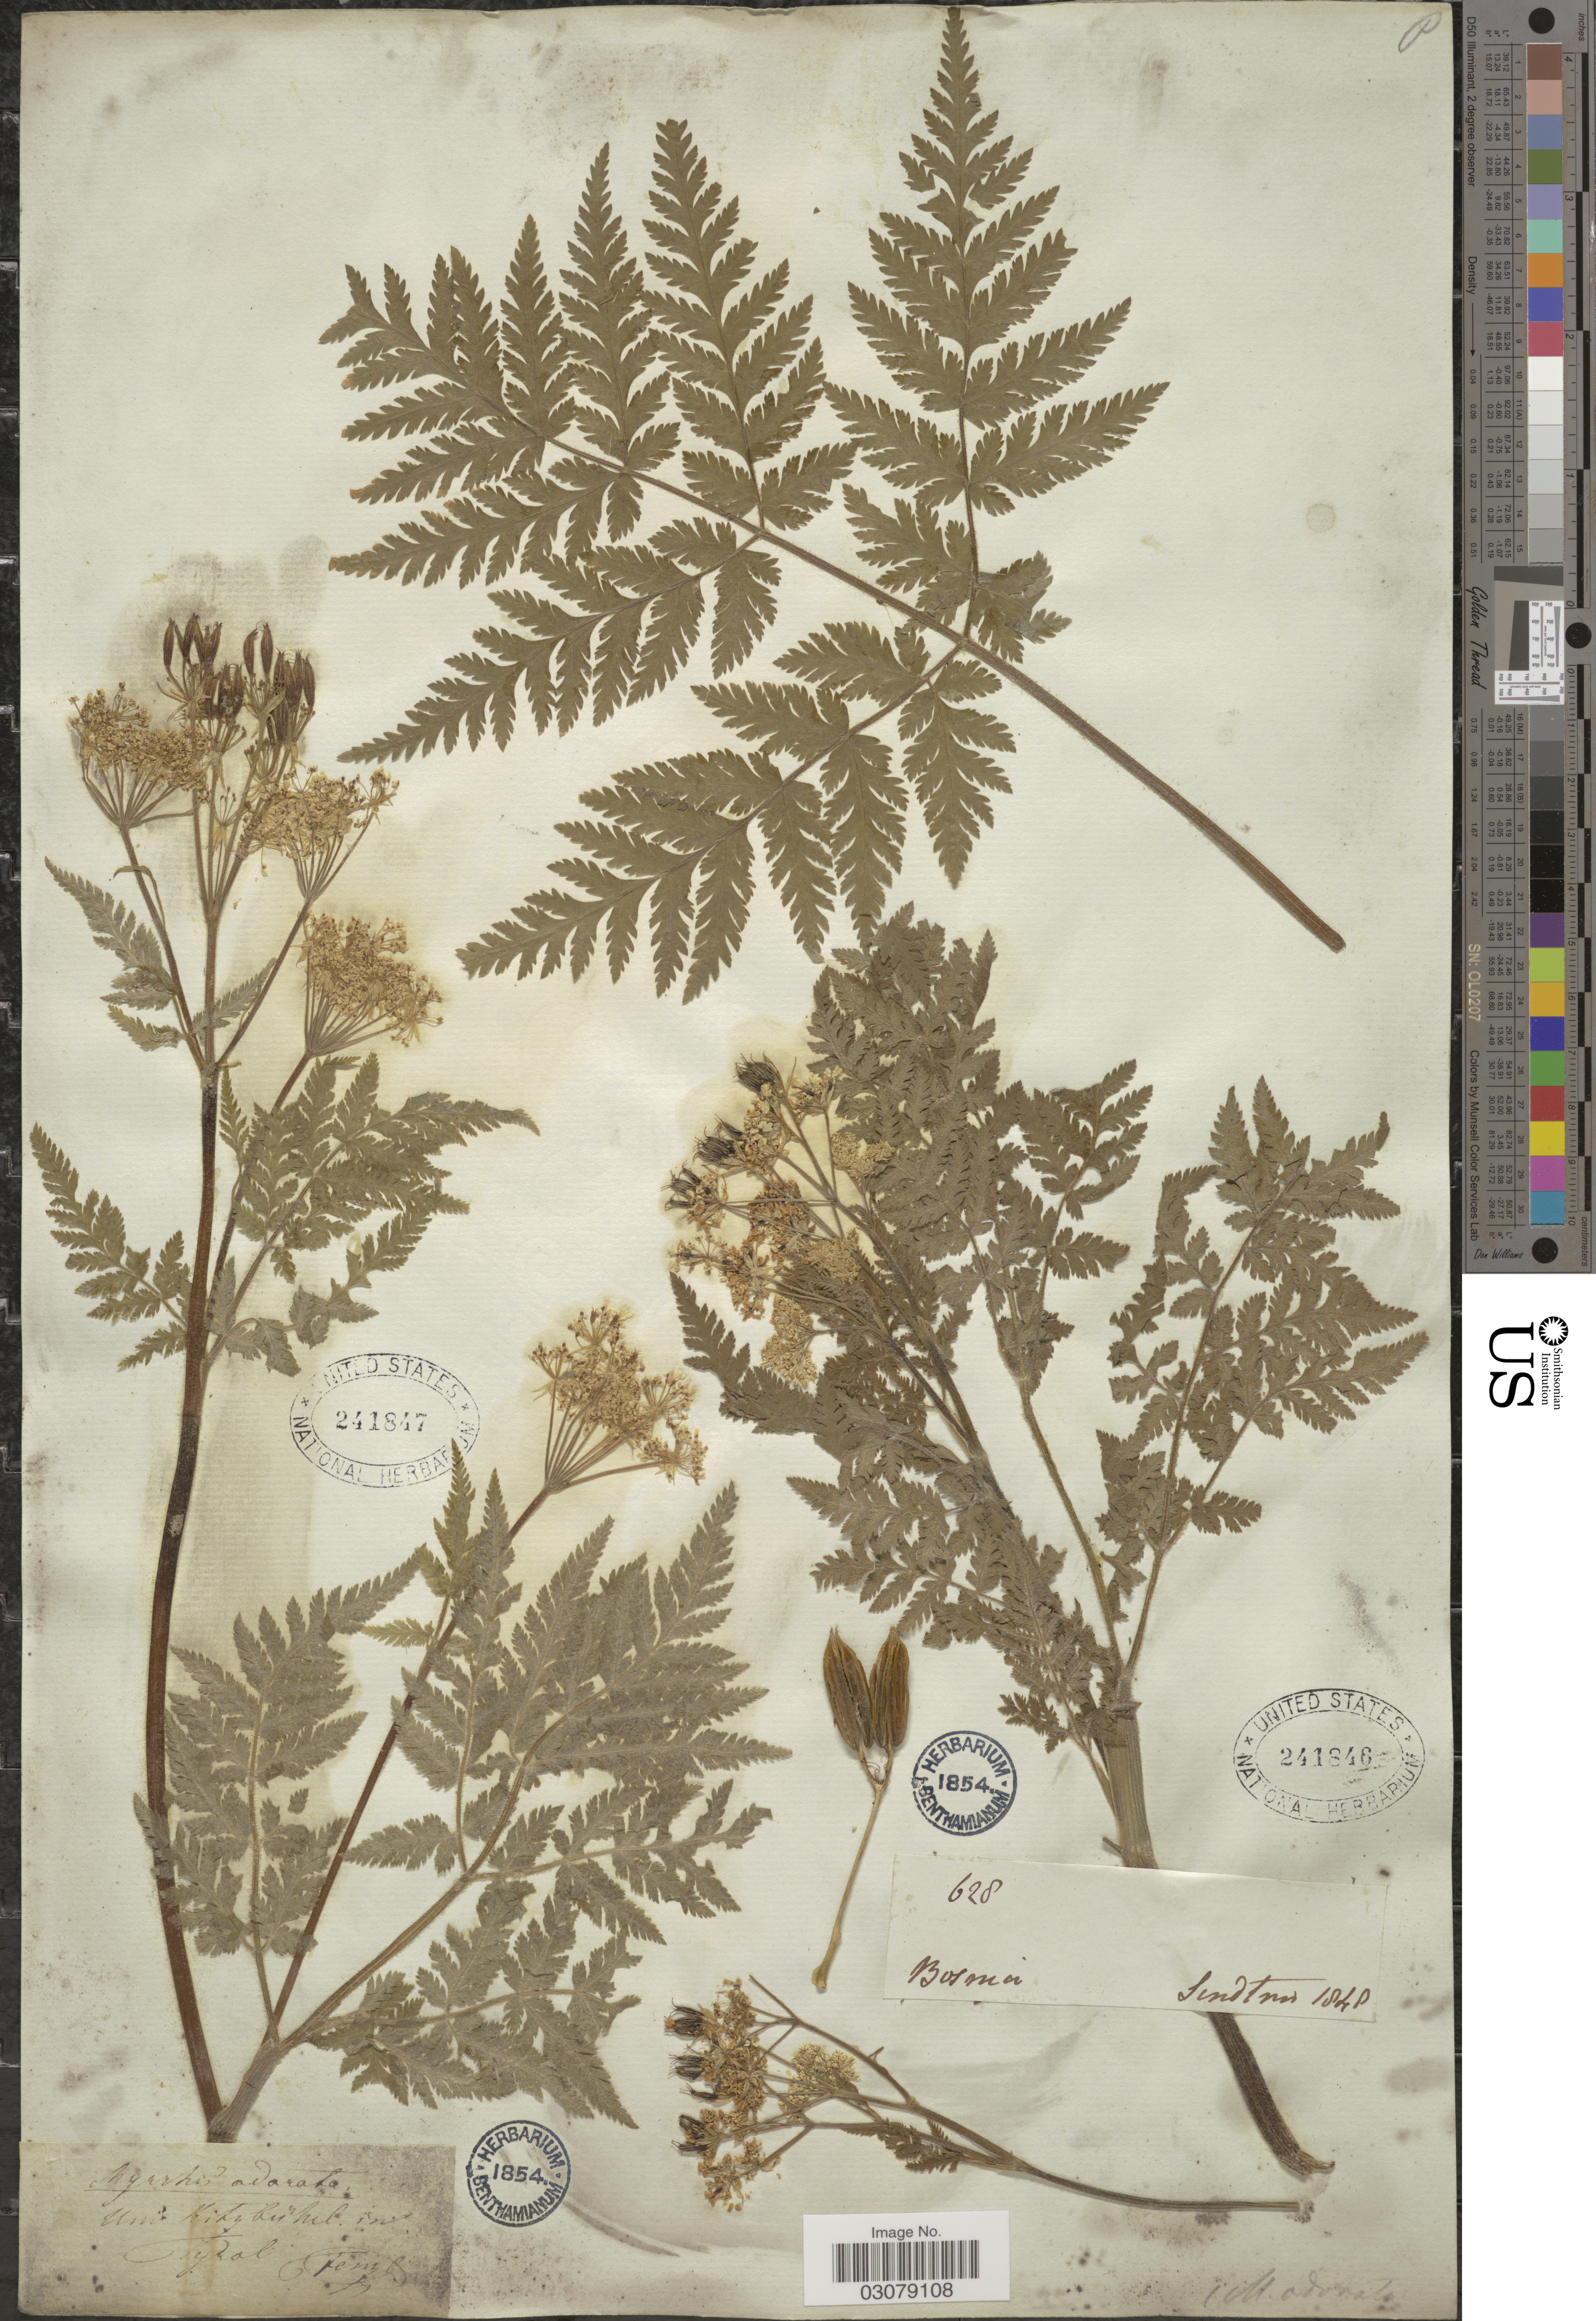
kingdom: Plantae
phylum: Tracheophyta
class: Magnoliopsida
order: Apiales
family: Apiaceae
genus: Myrrhis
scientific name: Myrrhis odorata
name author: (L.) Scop.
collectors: Sendtner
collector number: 628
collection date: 1848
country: Bosnia and Herzegovina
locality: Bosnia.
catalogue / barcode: US 241846